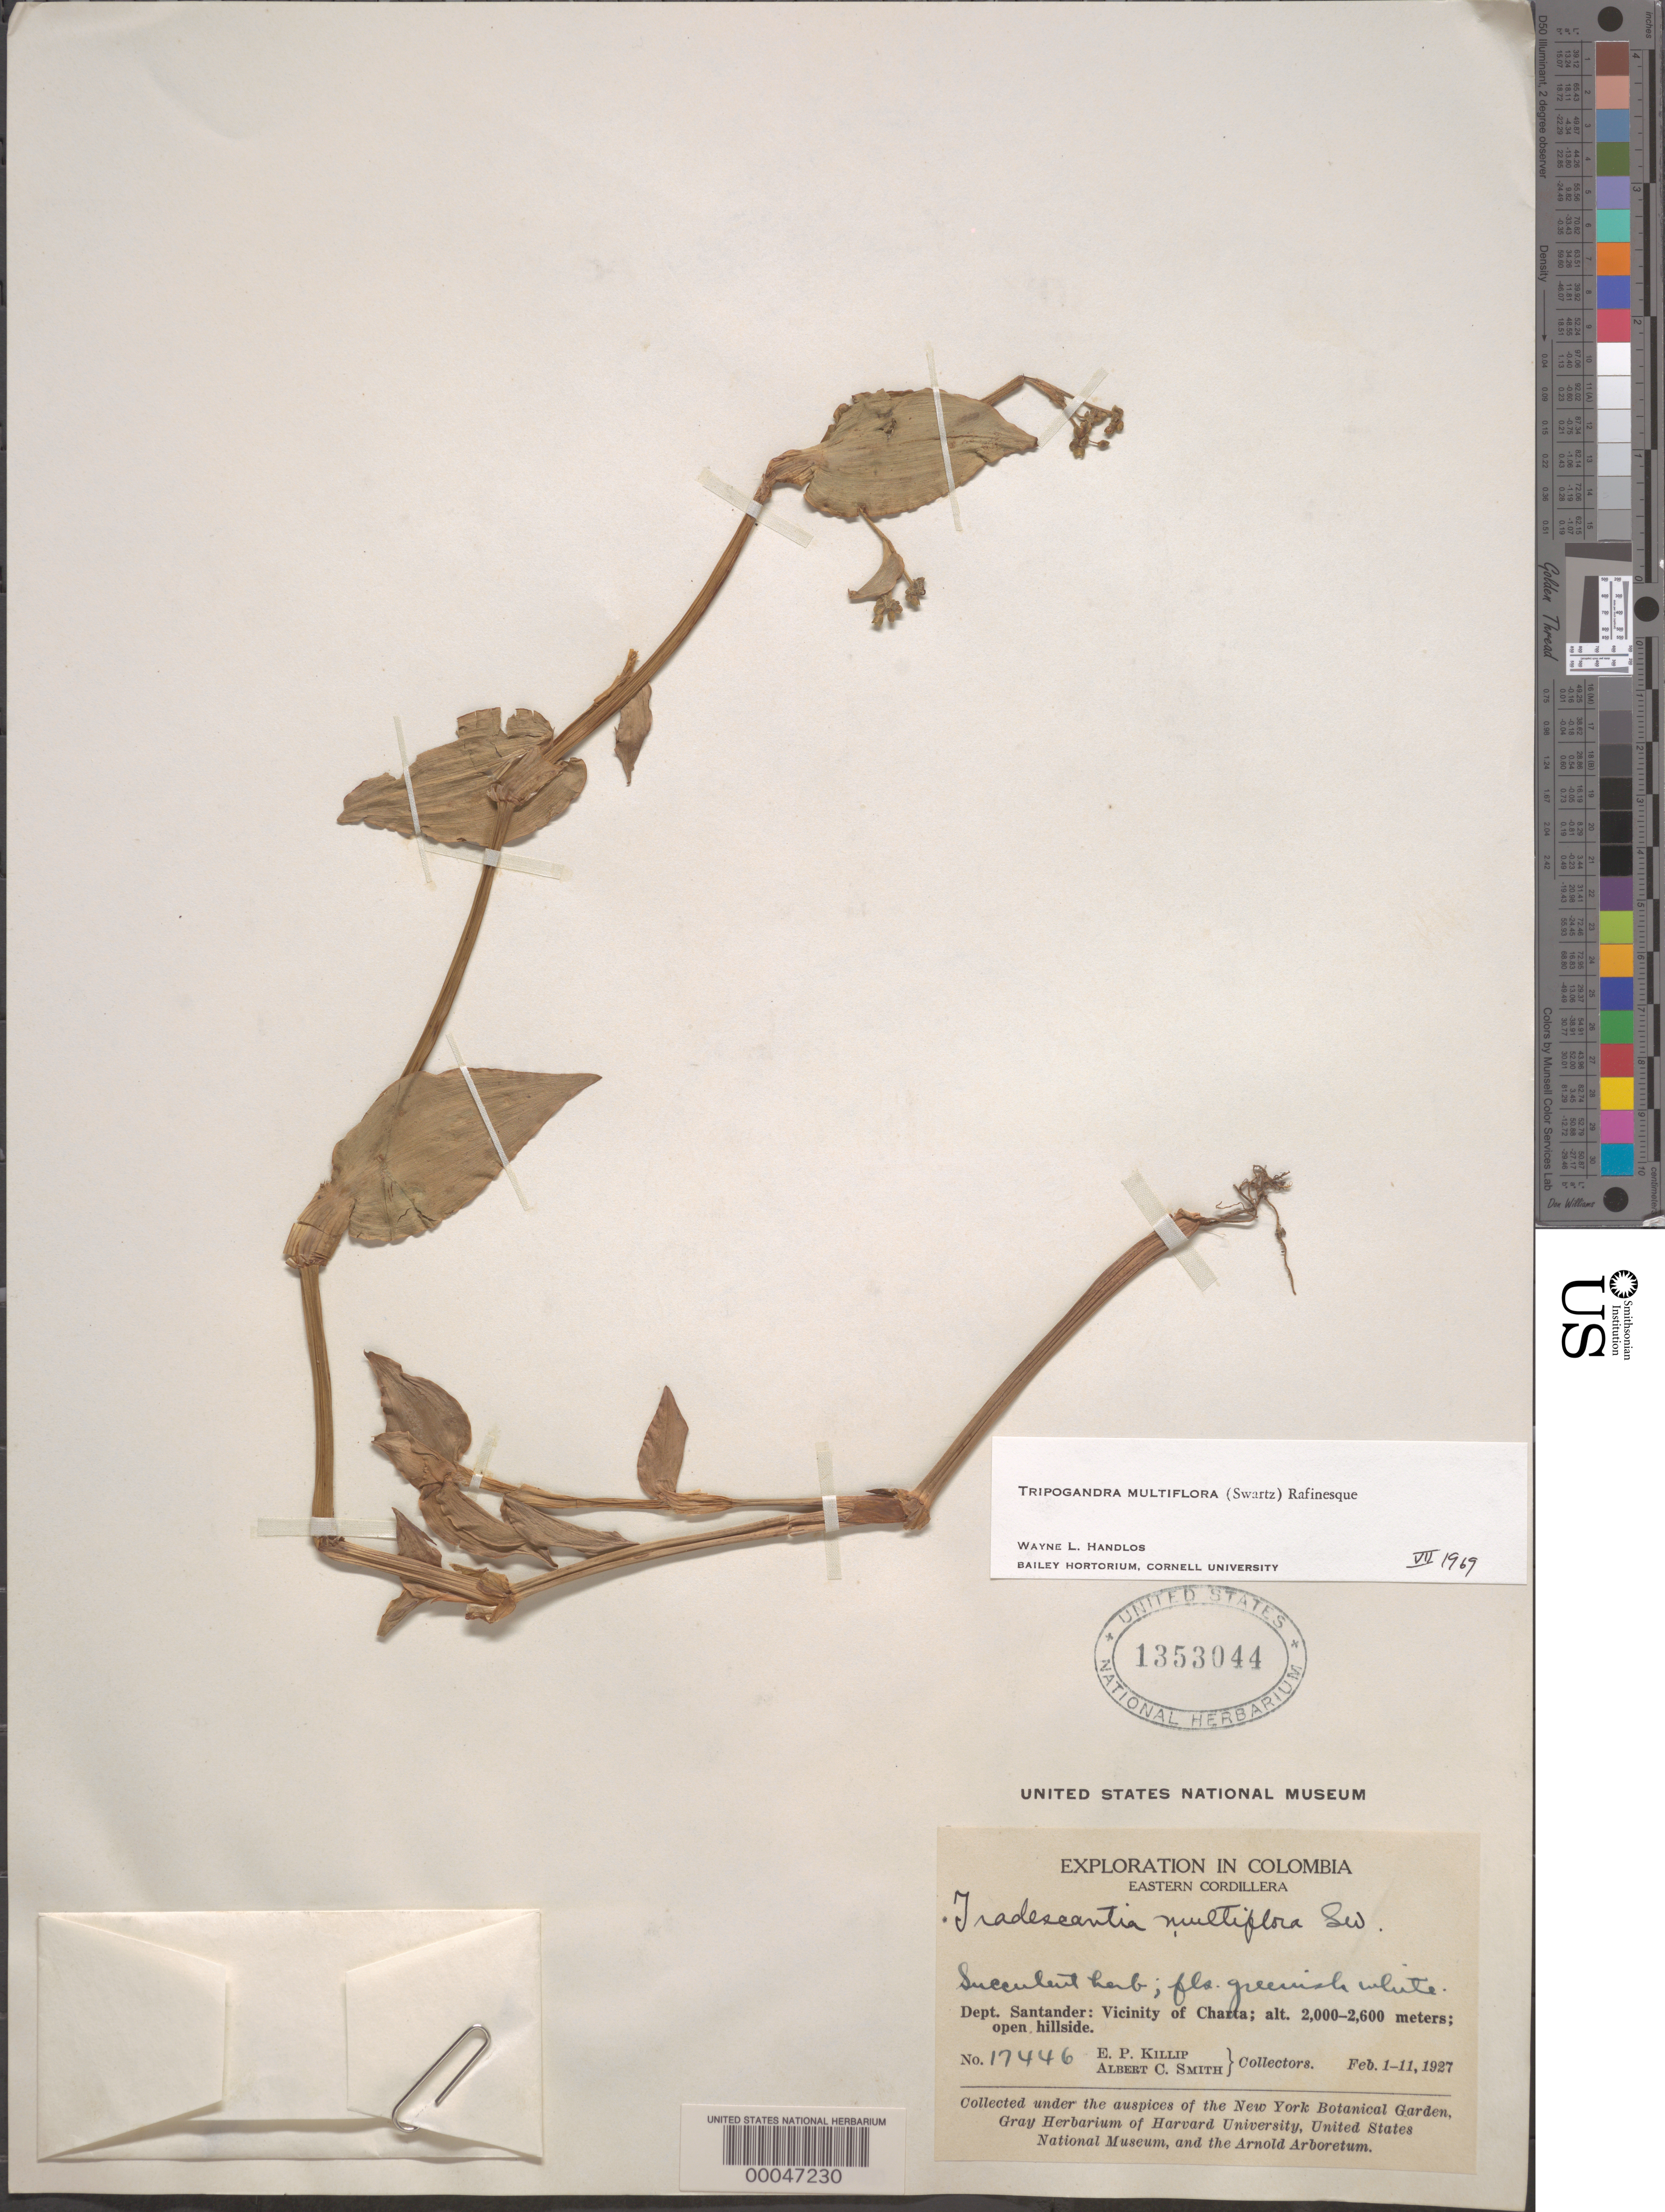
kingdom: Plantae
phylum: Tracheophyta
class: Liliopsida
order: Commelinales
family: Commelinaceae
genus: Tripogandra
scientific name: Tripogandra multiflora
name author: (Sw.) Raf.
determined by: Handlos, W. L.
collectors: E. P. Killip & A. C. Smith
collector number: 17446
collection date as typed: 01 Feb 1927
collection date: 1927-02-01/1927-02-11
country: Colombia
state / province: Santander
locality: Near Charta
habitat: Open hillside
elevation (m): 2000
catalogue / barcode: US 1353044